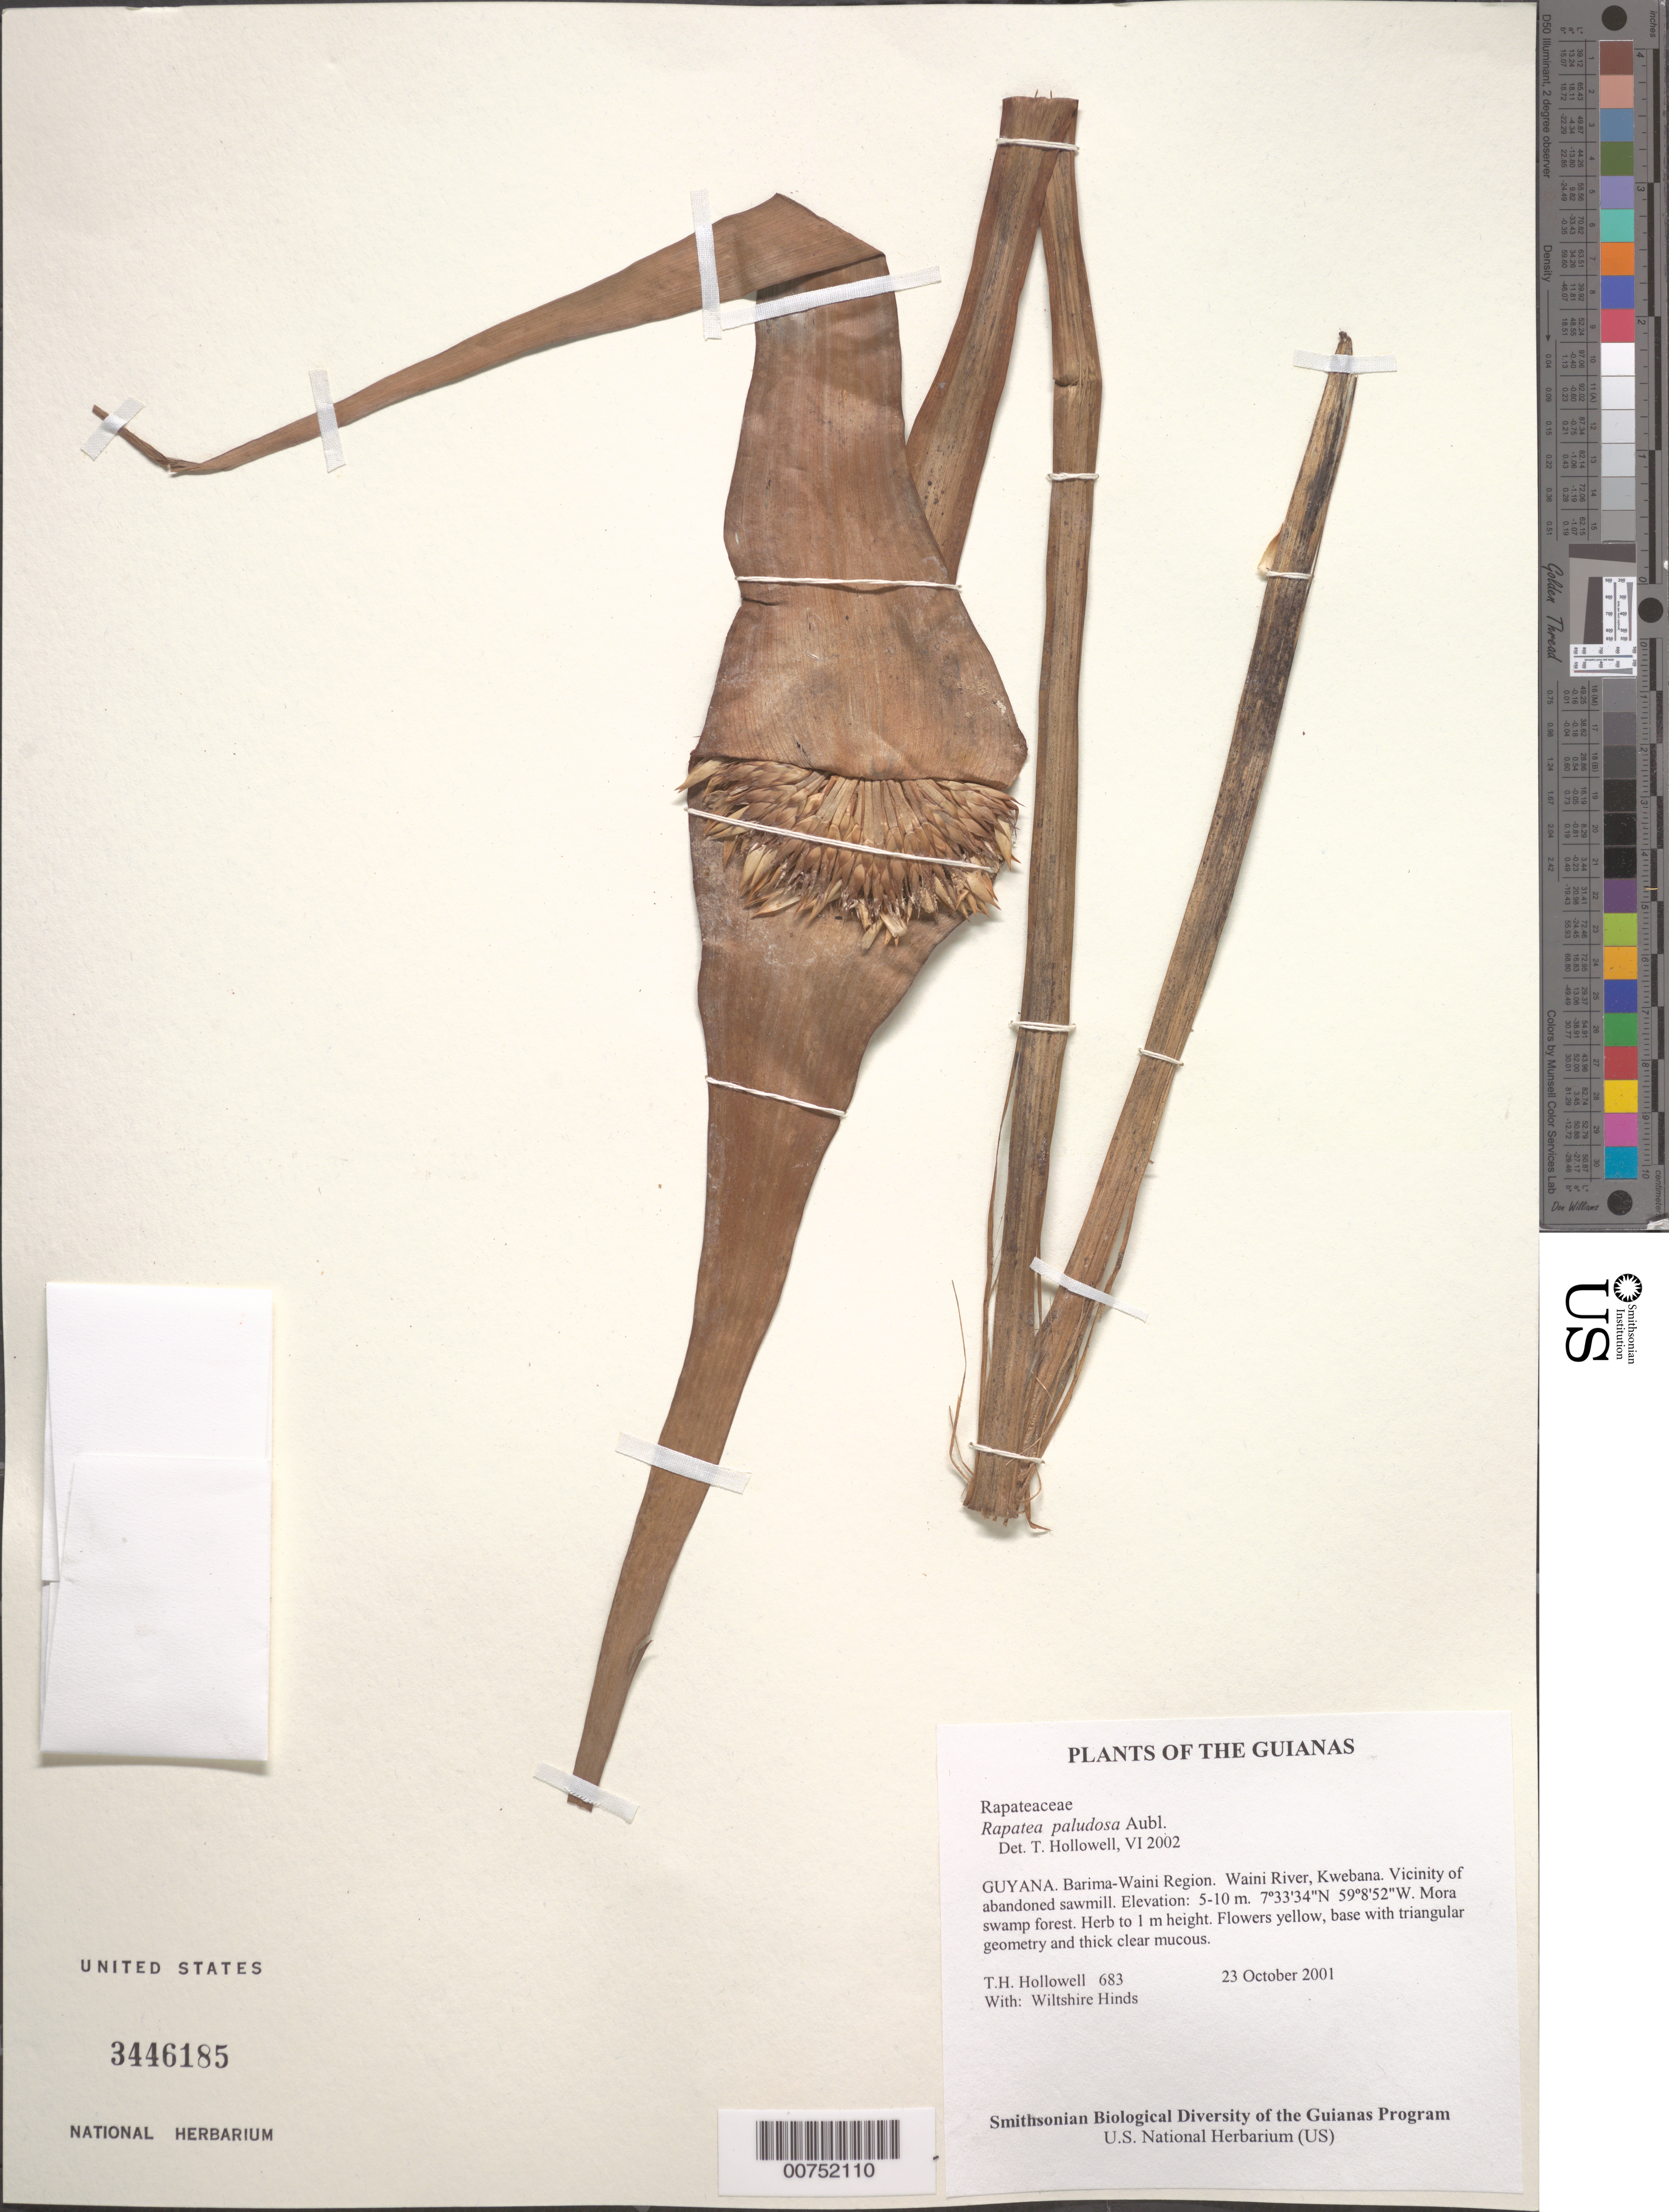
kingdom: Plantae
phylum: Tracheophyta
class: Liliopsida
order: Poales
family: Rapateaceae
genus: Rapatea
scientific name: Rapatea paludosa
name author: Aubl.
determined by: Hollowell, T. H., (BOT), Smithsonian Institution - National Museum of Natural History (UNITED STATES)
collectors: T. Hollowell & W. Hinds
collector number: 683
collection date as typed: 23 October 2001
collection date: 2001-10-23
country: Guyana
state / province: Barima-Waini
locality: Waini River, Kwebana. Vicinity of abandoned sawmill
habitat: Mora swamp forest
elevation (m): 5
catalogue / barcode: US 3446185